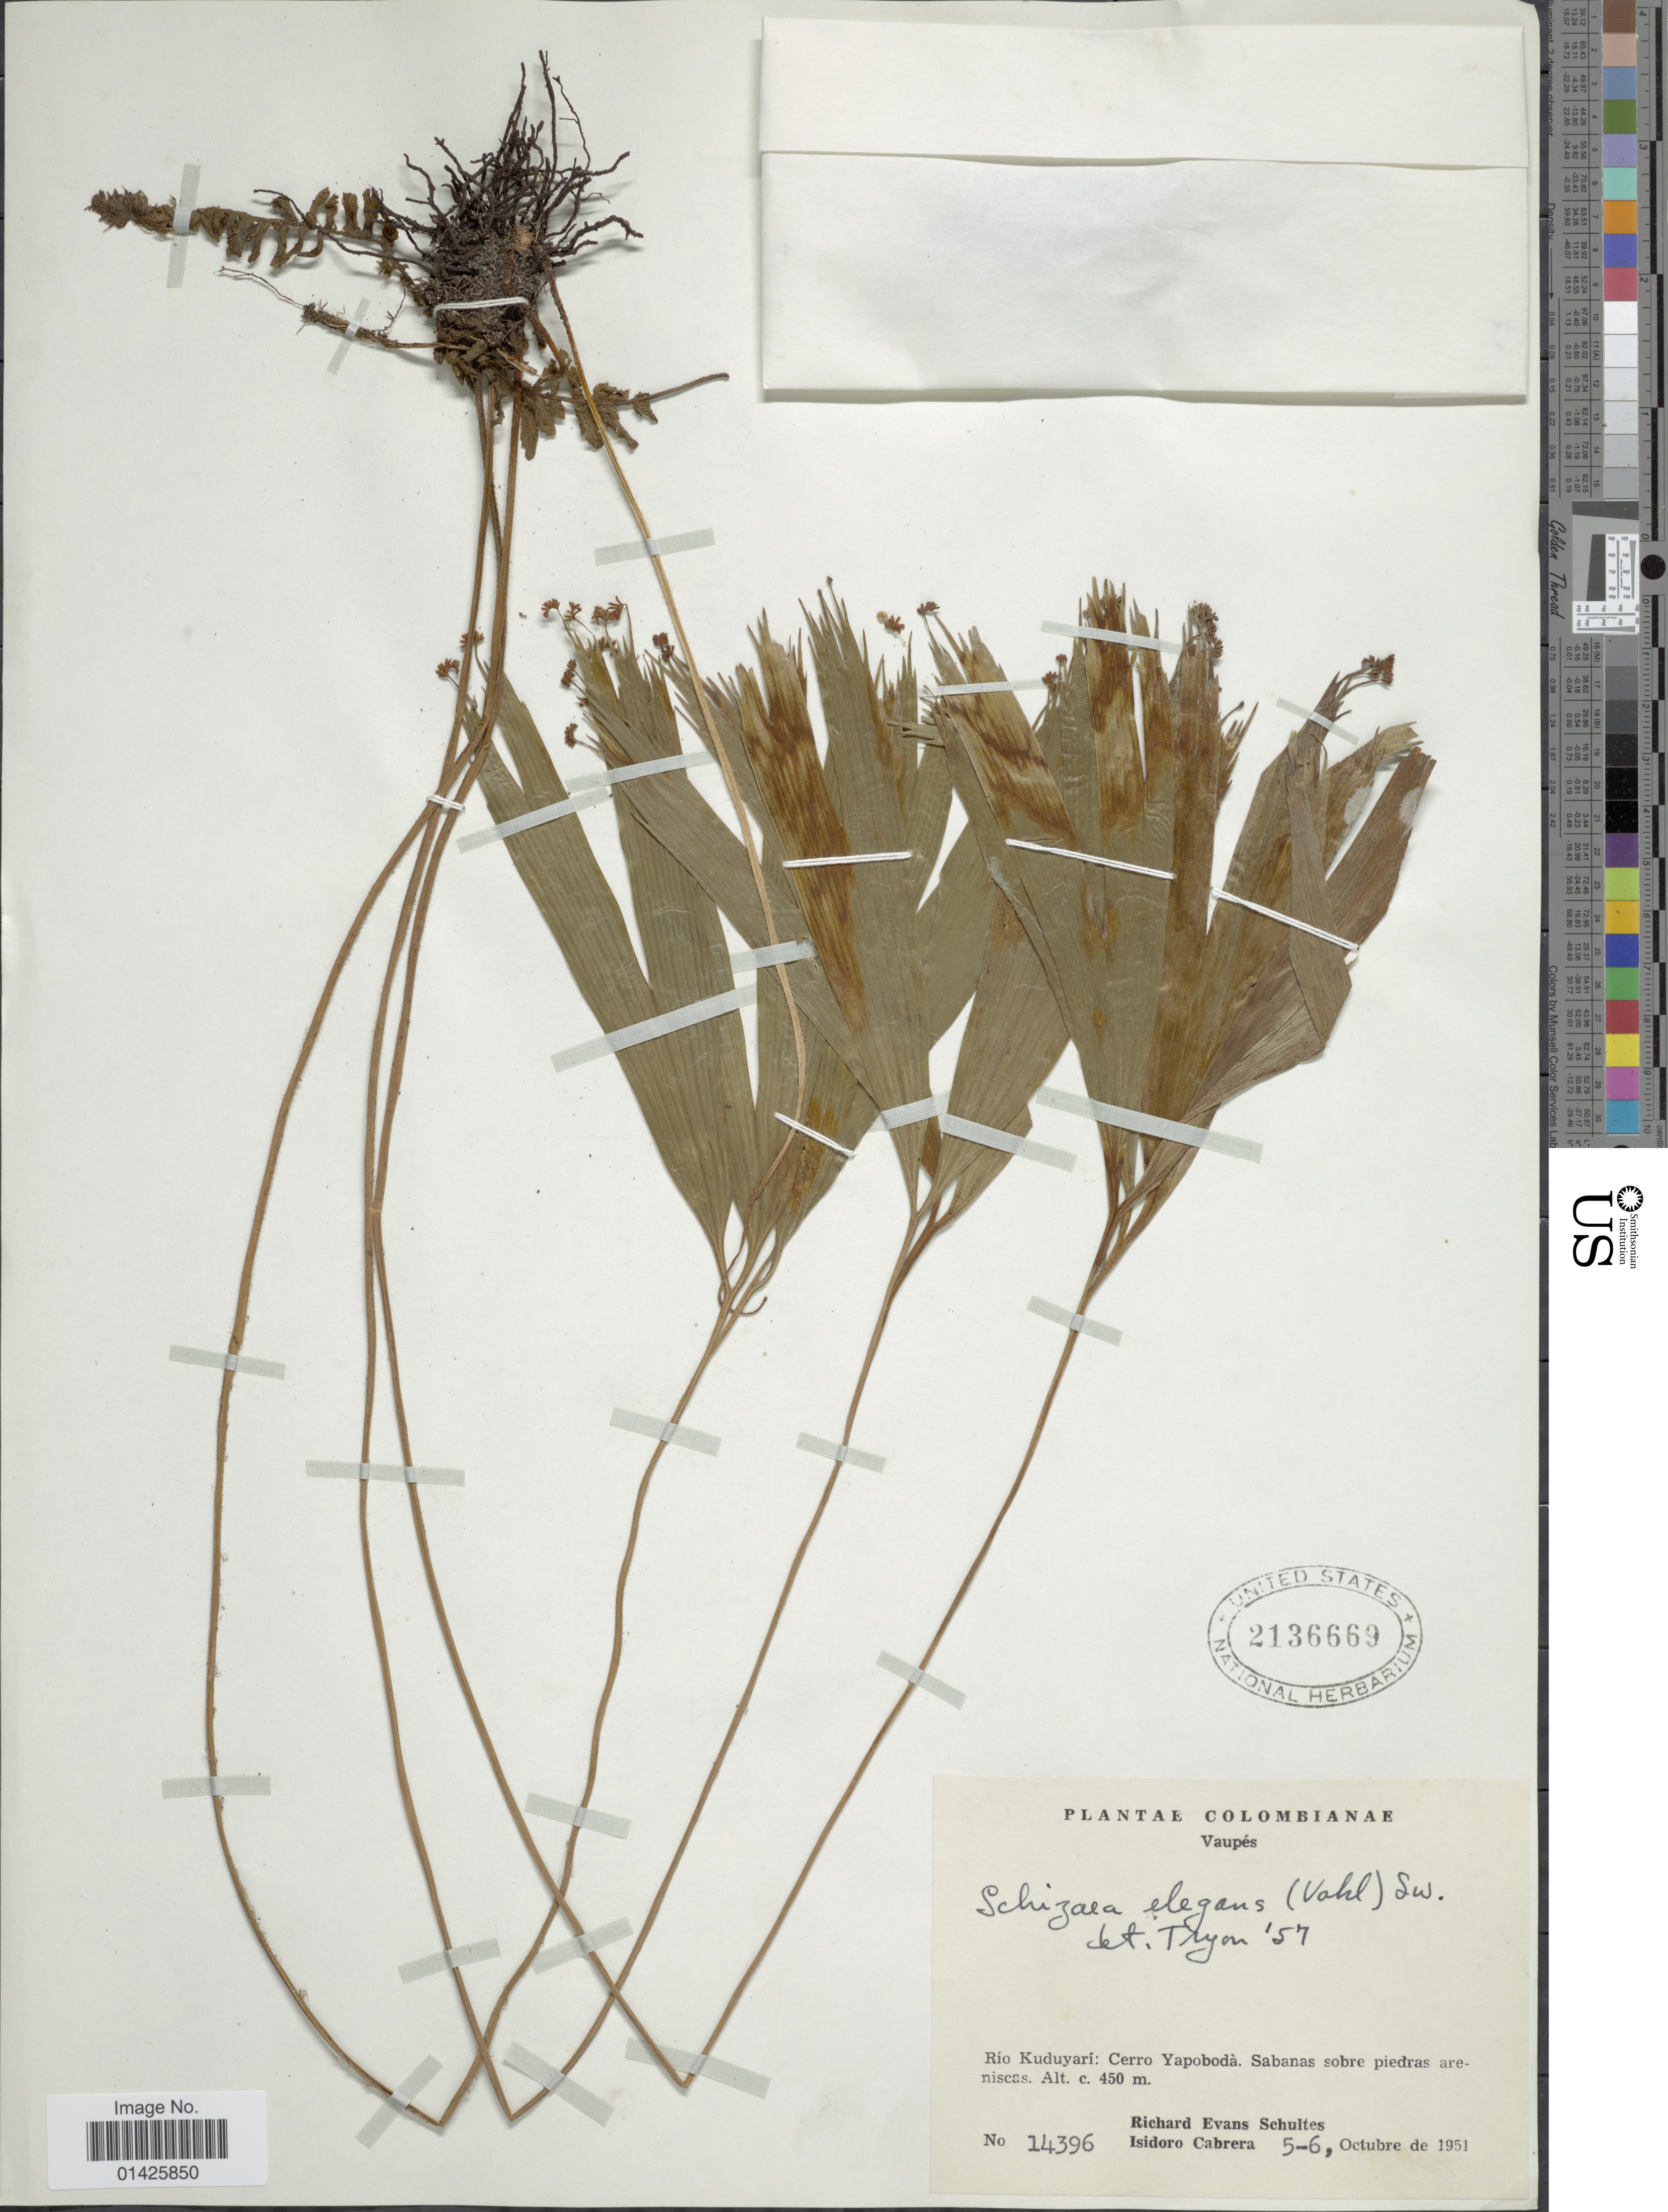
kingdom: Plantae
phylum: Tracheophyta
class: Polypodiopsida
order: Schizaeales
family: Schizaeaceae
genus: Schizaea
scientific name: Schizaea elegans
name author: (Vahl) Sw.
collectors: R. E. Schultes & I. Cabrera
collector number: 14396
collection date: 1951-10-05/1951-10-06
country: Colombia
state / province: Vaupés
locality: Río Kuduyarí: Cerro Yapobodá, Sabanas sobre piedras areninscas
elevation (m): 450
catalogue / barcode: US 213669